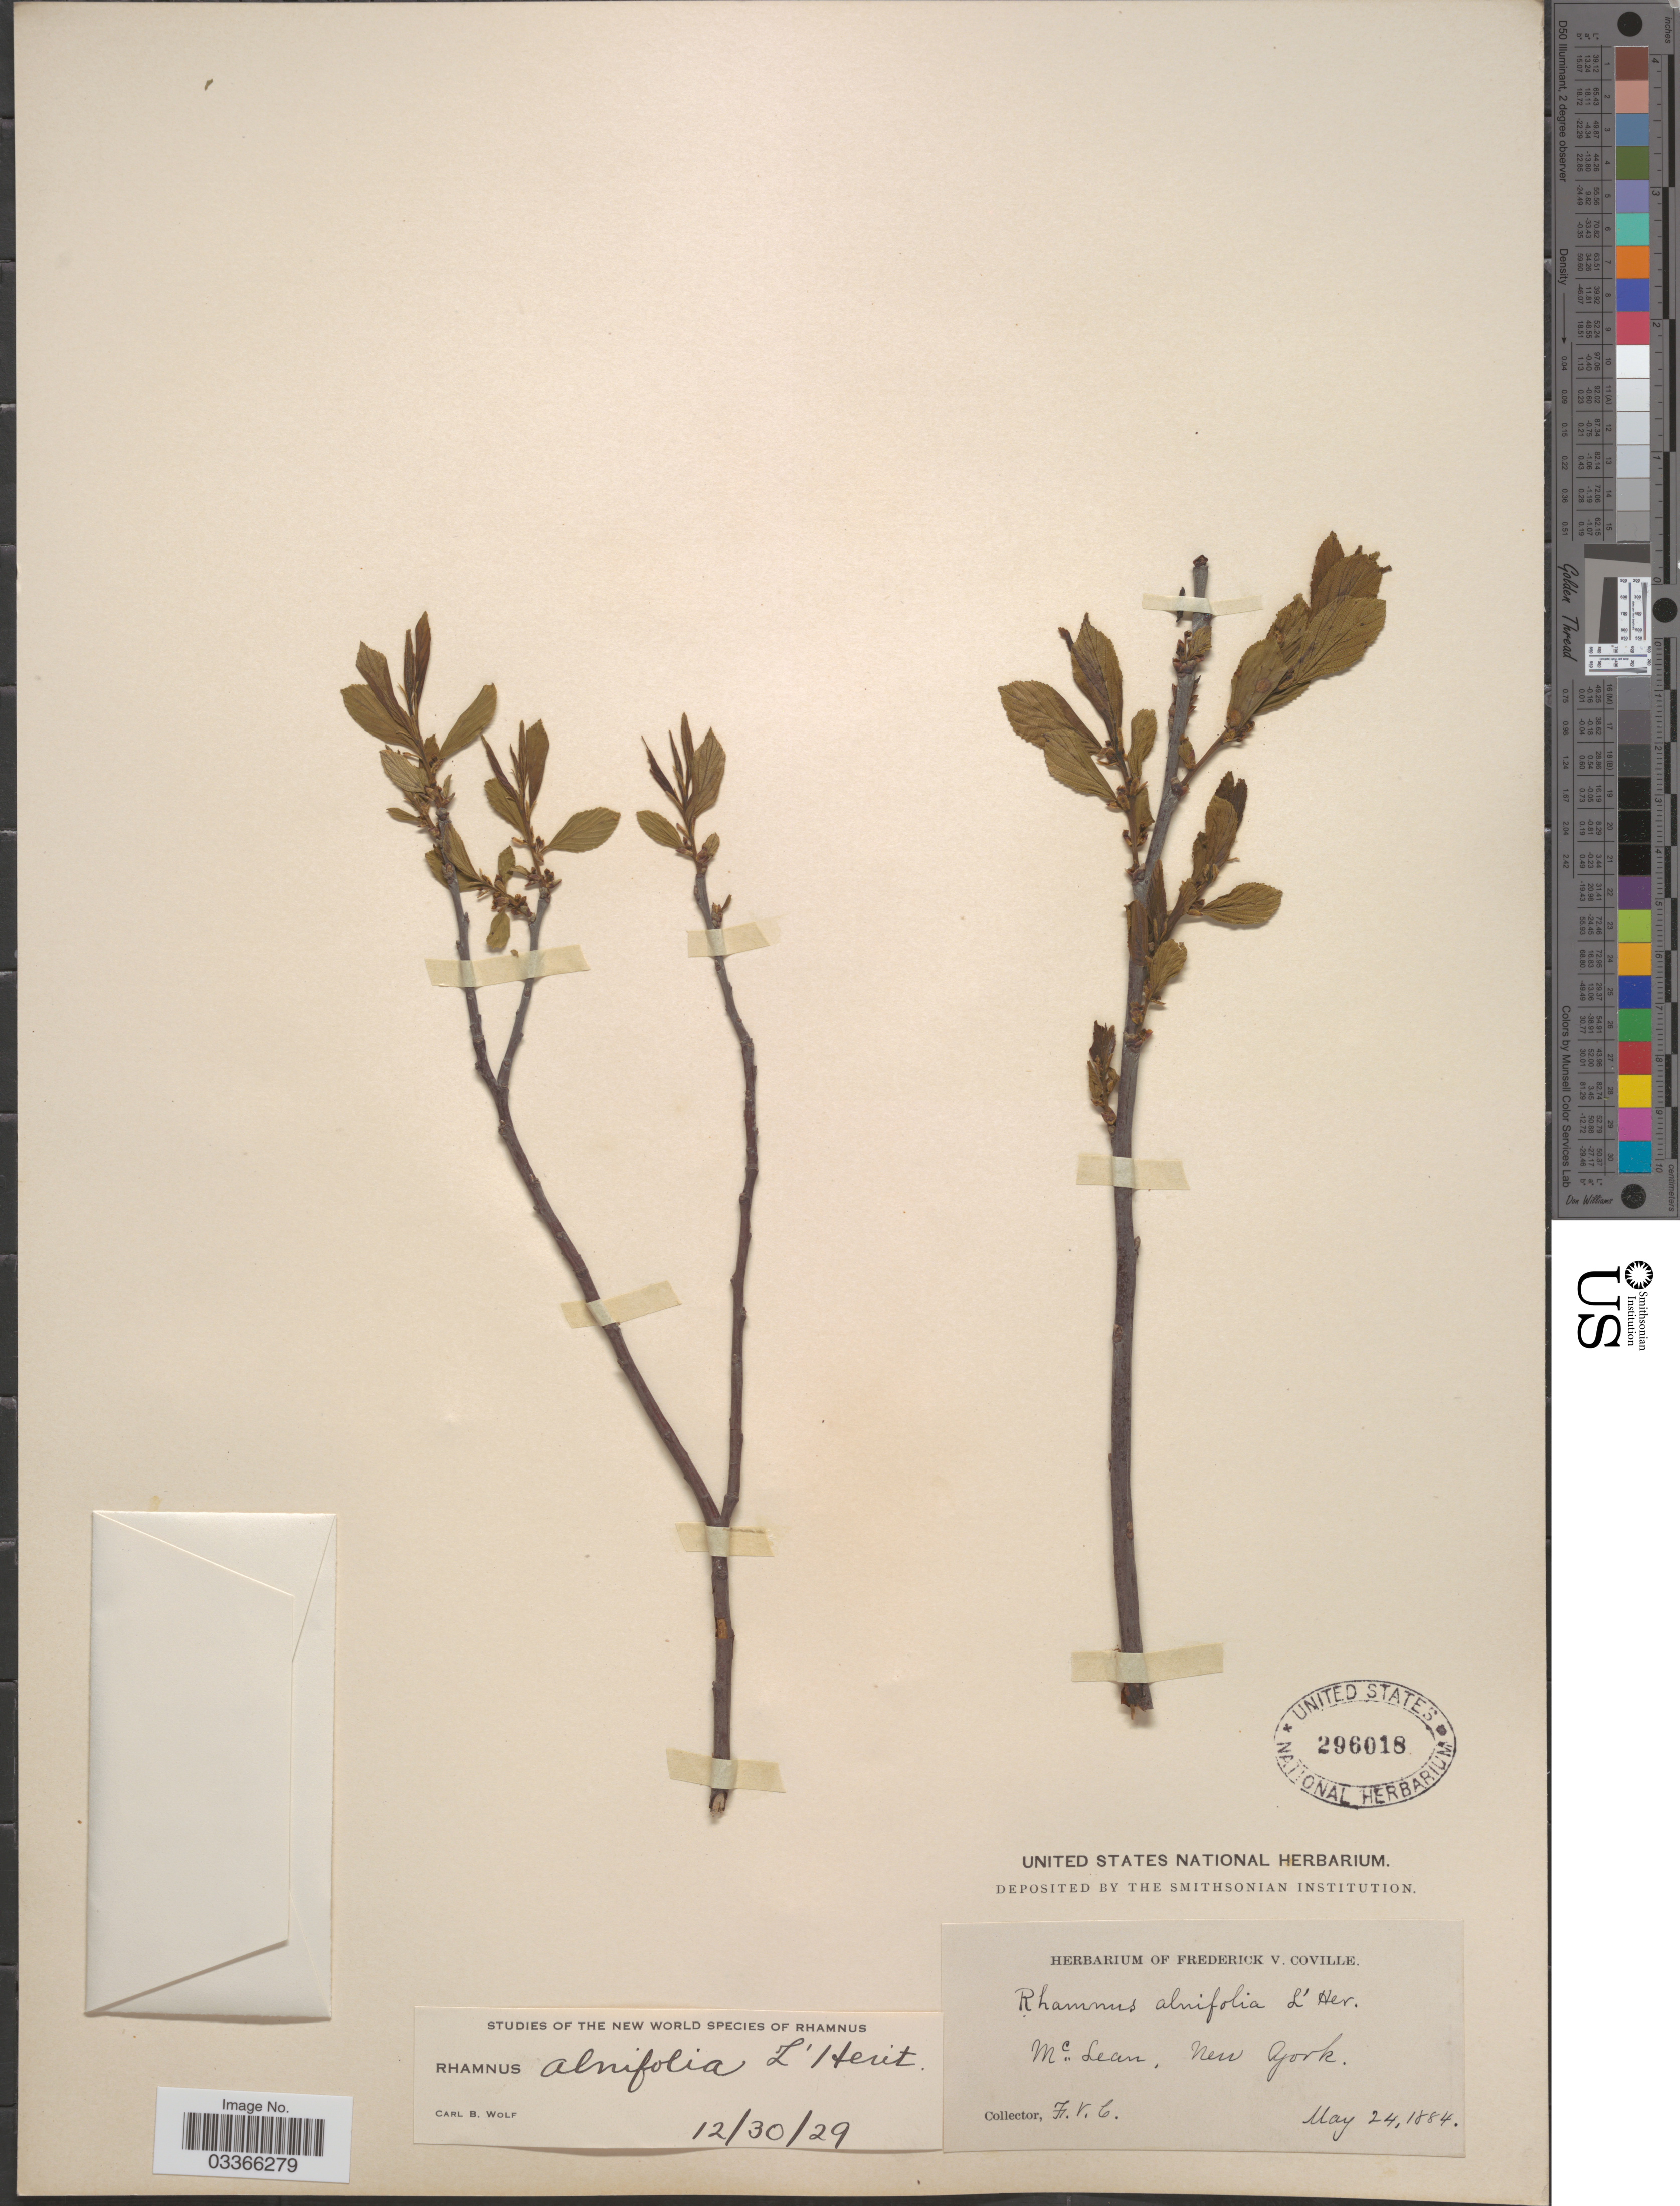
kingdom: Plantae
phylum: Tracheophyta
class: Magnoliopsida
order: Rosales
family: Rhamnaceae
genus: Rhamnus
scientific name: Rhamnus alnifolia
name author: L'Hér.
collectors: F. V. Coville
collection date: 1884-05-24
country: United States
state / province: New York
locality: McLean.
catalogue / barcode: US 296018